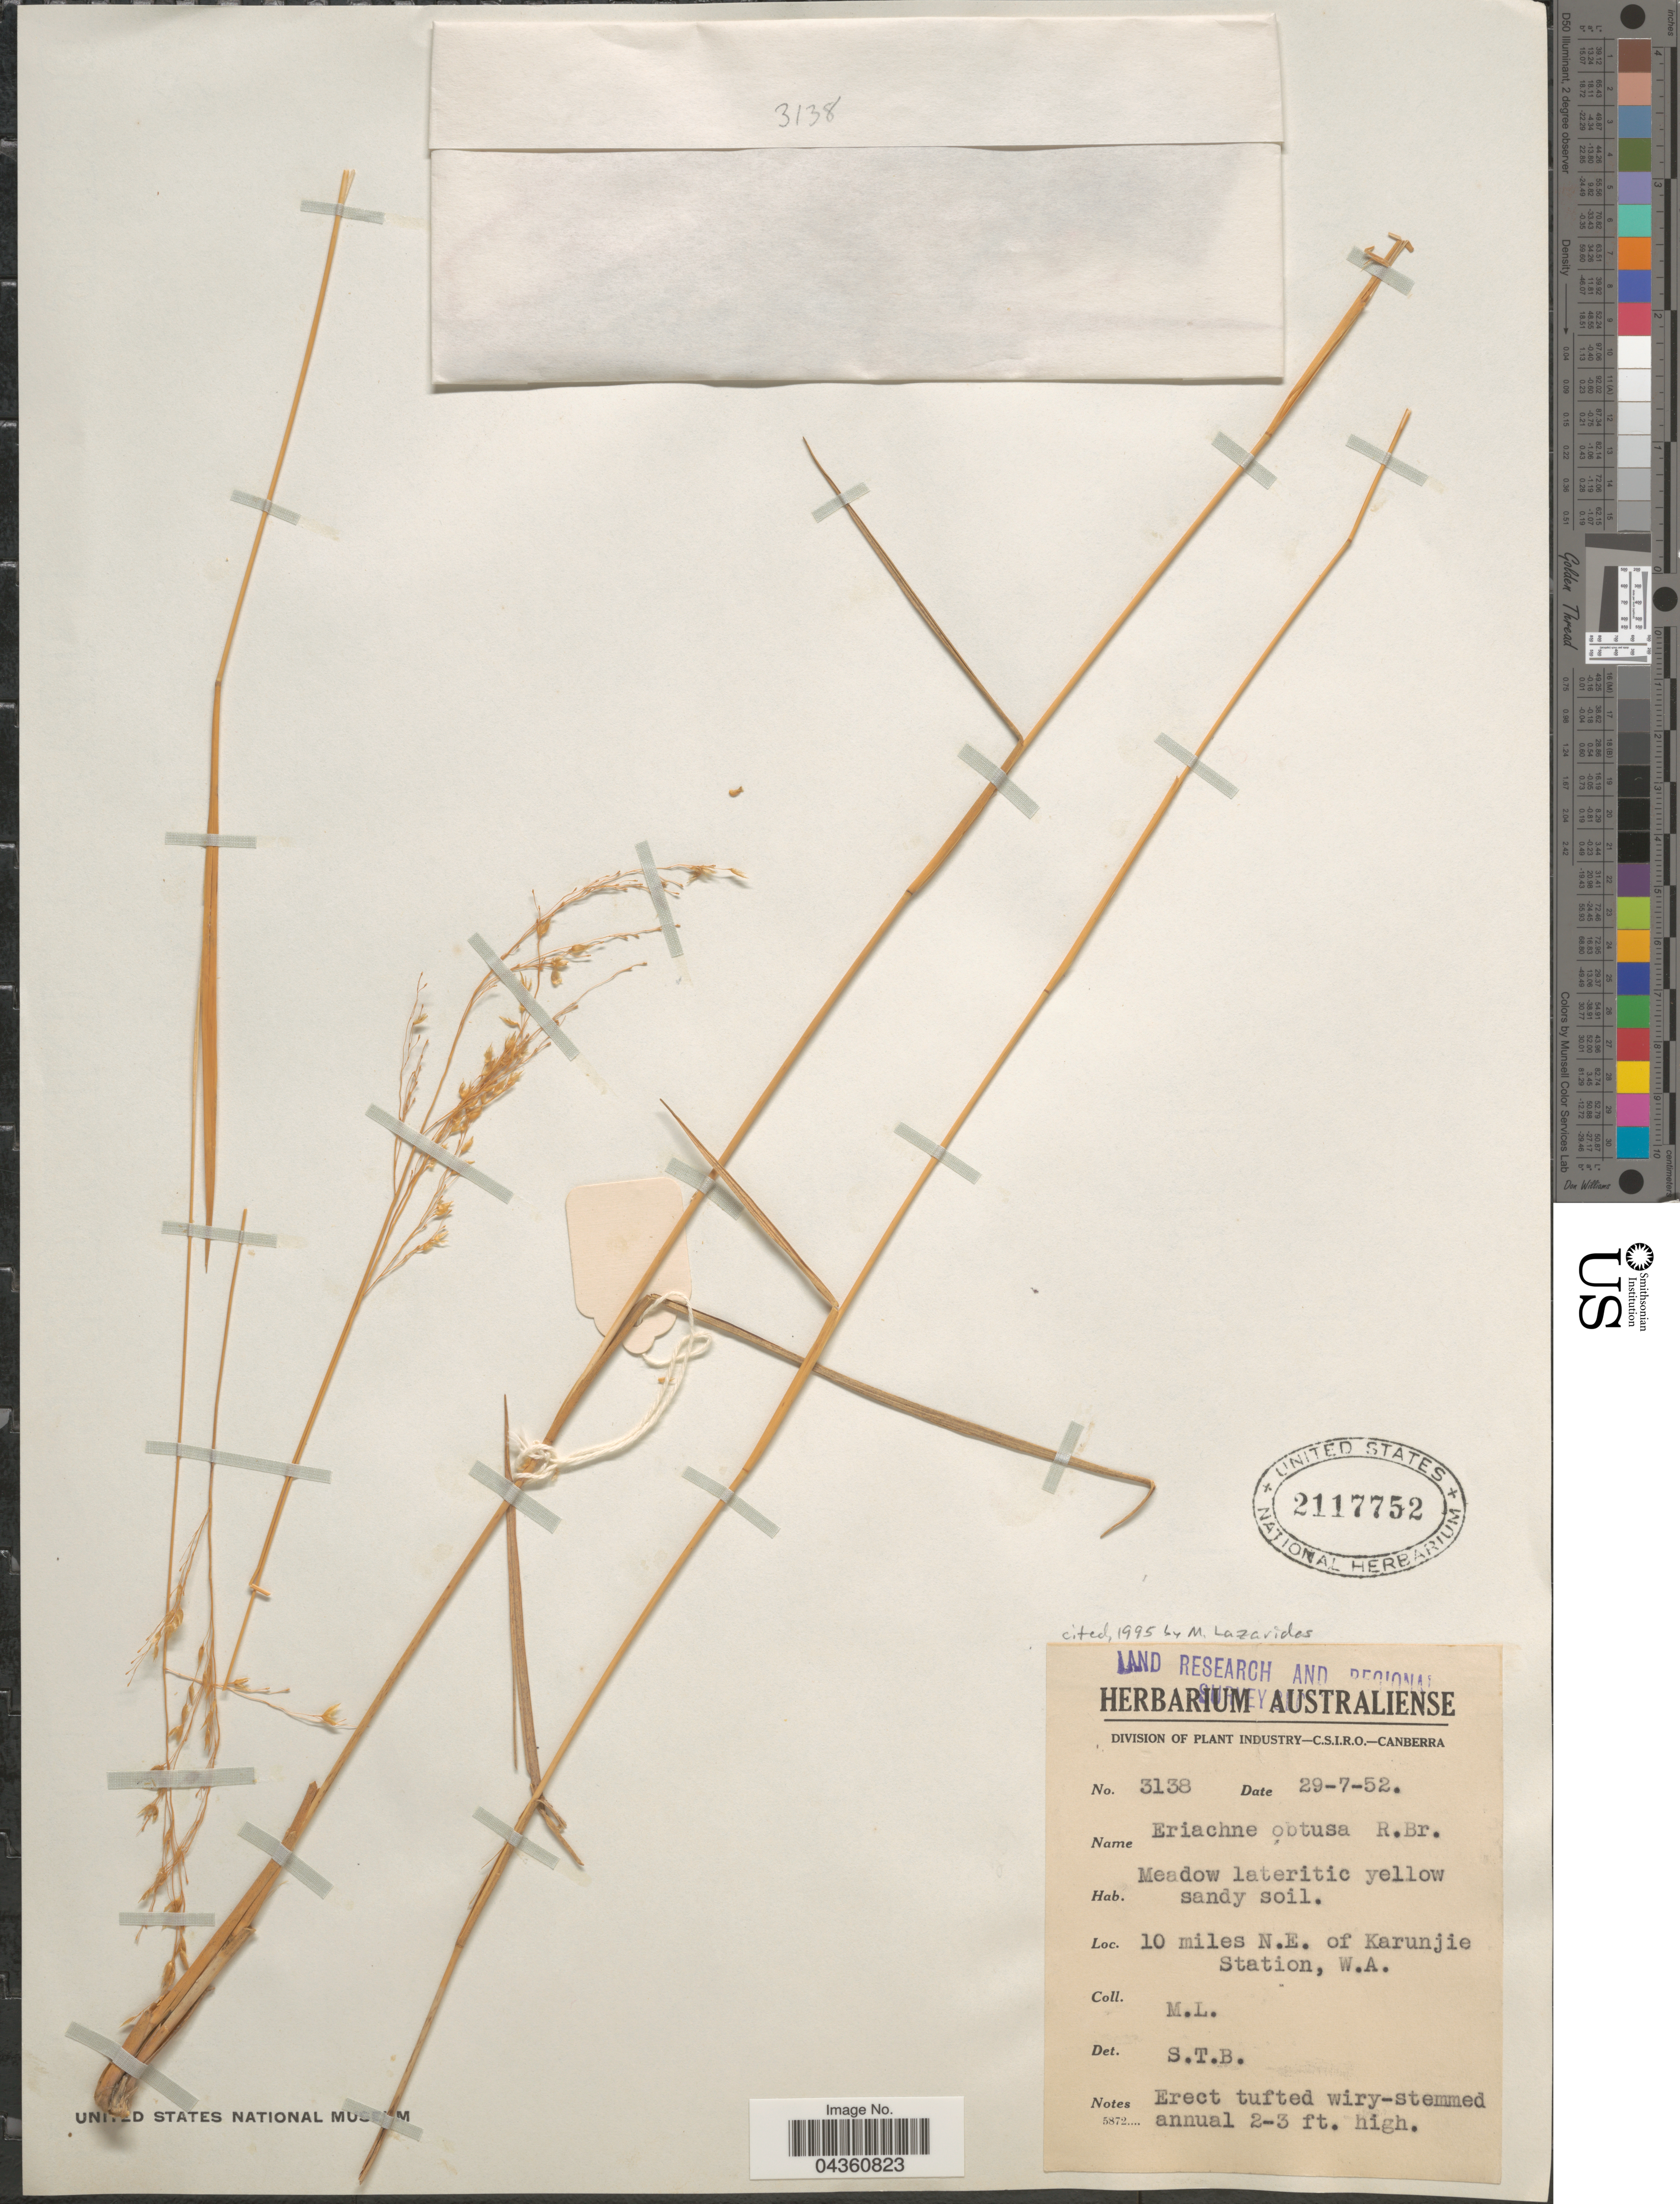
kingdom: Plantae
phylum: Tracheophyta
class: Liliopsida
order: Poales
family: Poaceae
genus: Eriachne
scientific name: Eriachne obtusa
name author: R. Br.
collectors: M. L.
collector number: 3138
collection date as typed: Transcribed d/m/y: 29/7/52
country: Australia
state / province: Western Australia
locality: Land Research and Regional Survey Section. 10 miles N.E. of Karunjie Station.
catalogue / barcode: US 2117752